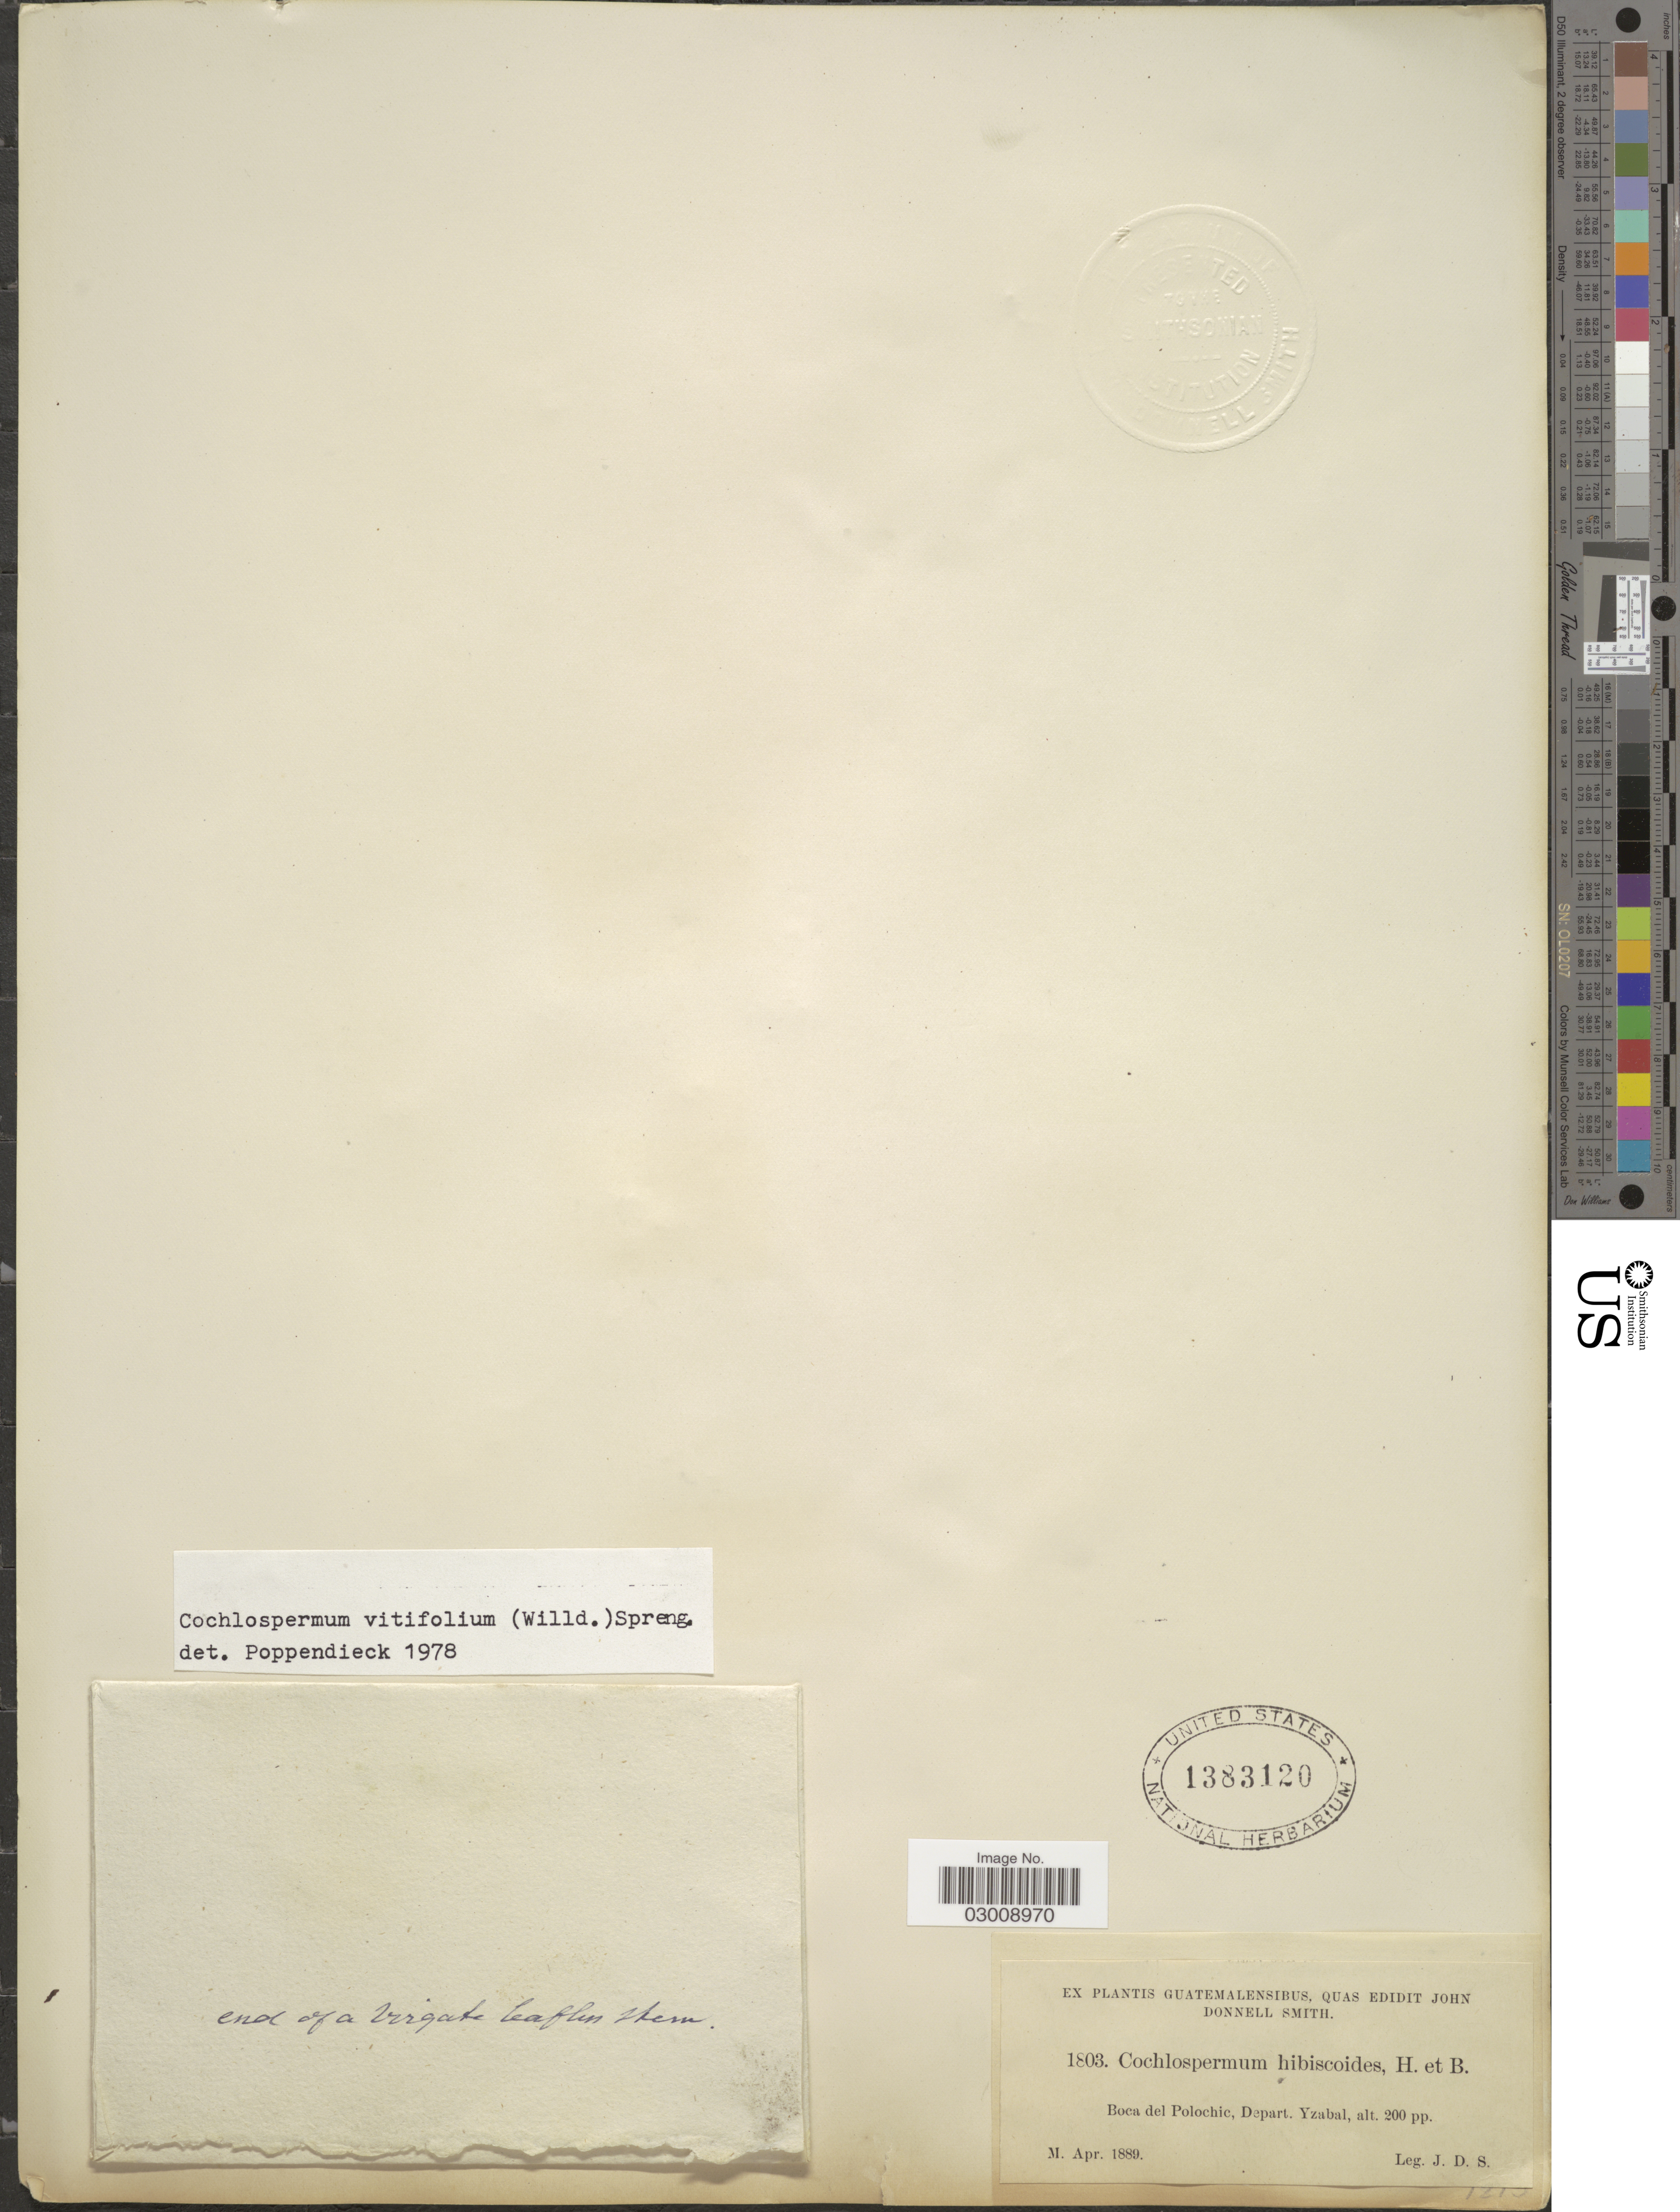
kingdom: Plantae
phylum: Tracheophyta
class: Magnoliopsida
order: Malvales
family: Cochlospermaceae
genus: Cochlospermum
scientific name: Cochlospermum vitifolium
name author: (Willd.) Spreng.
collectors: J. Donnell Smith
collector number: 1803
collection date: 1889-04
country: Guatemala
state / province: Izabal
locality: Boca del Polochie, Depart. Yzabal.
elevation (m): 61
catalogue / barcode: US 1383120